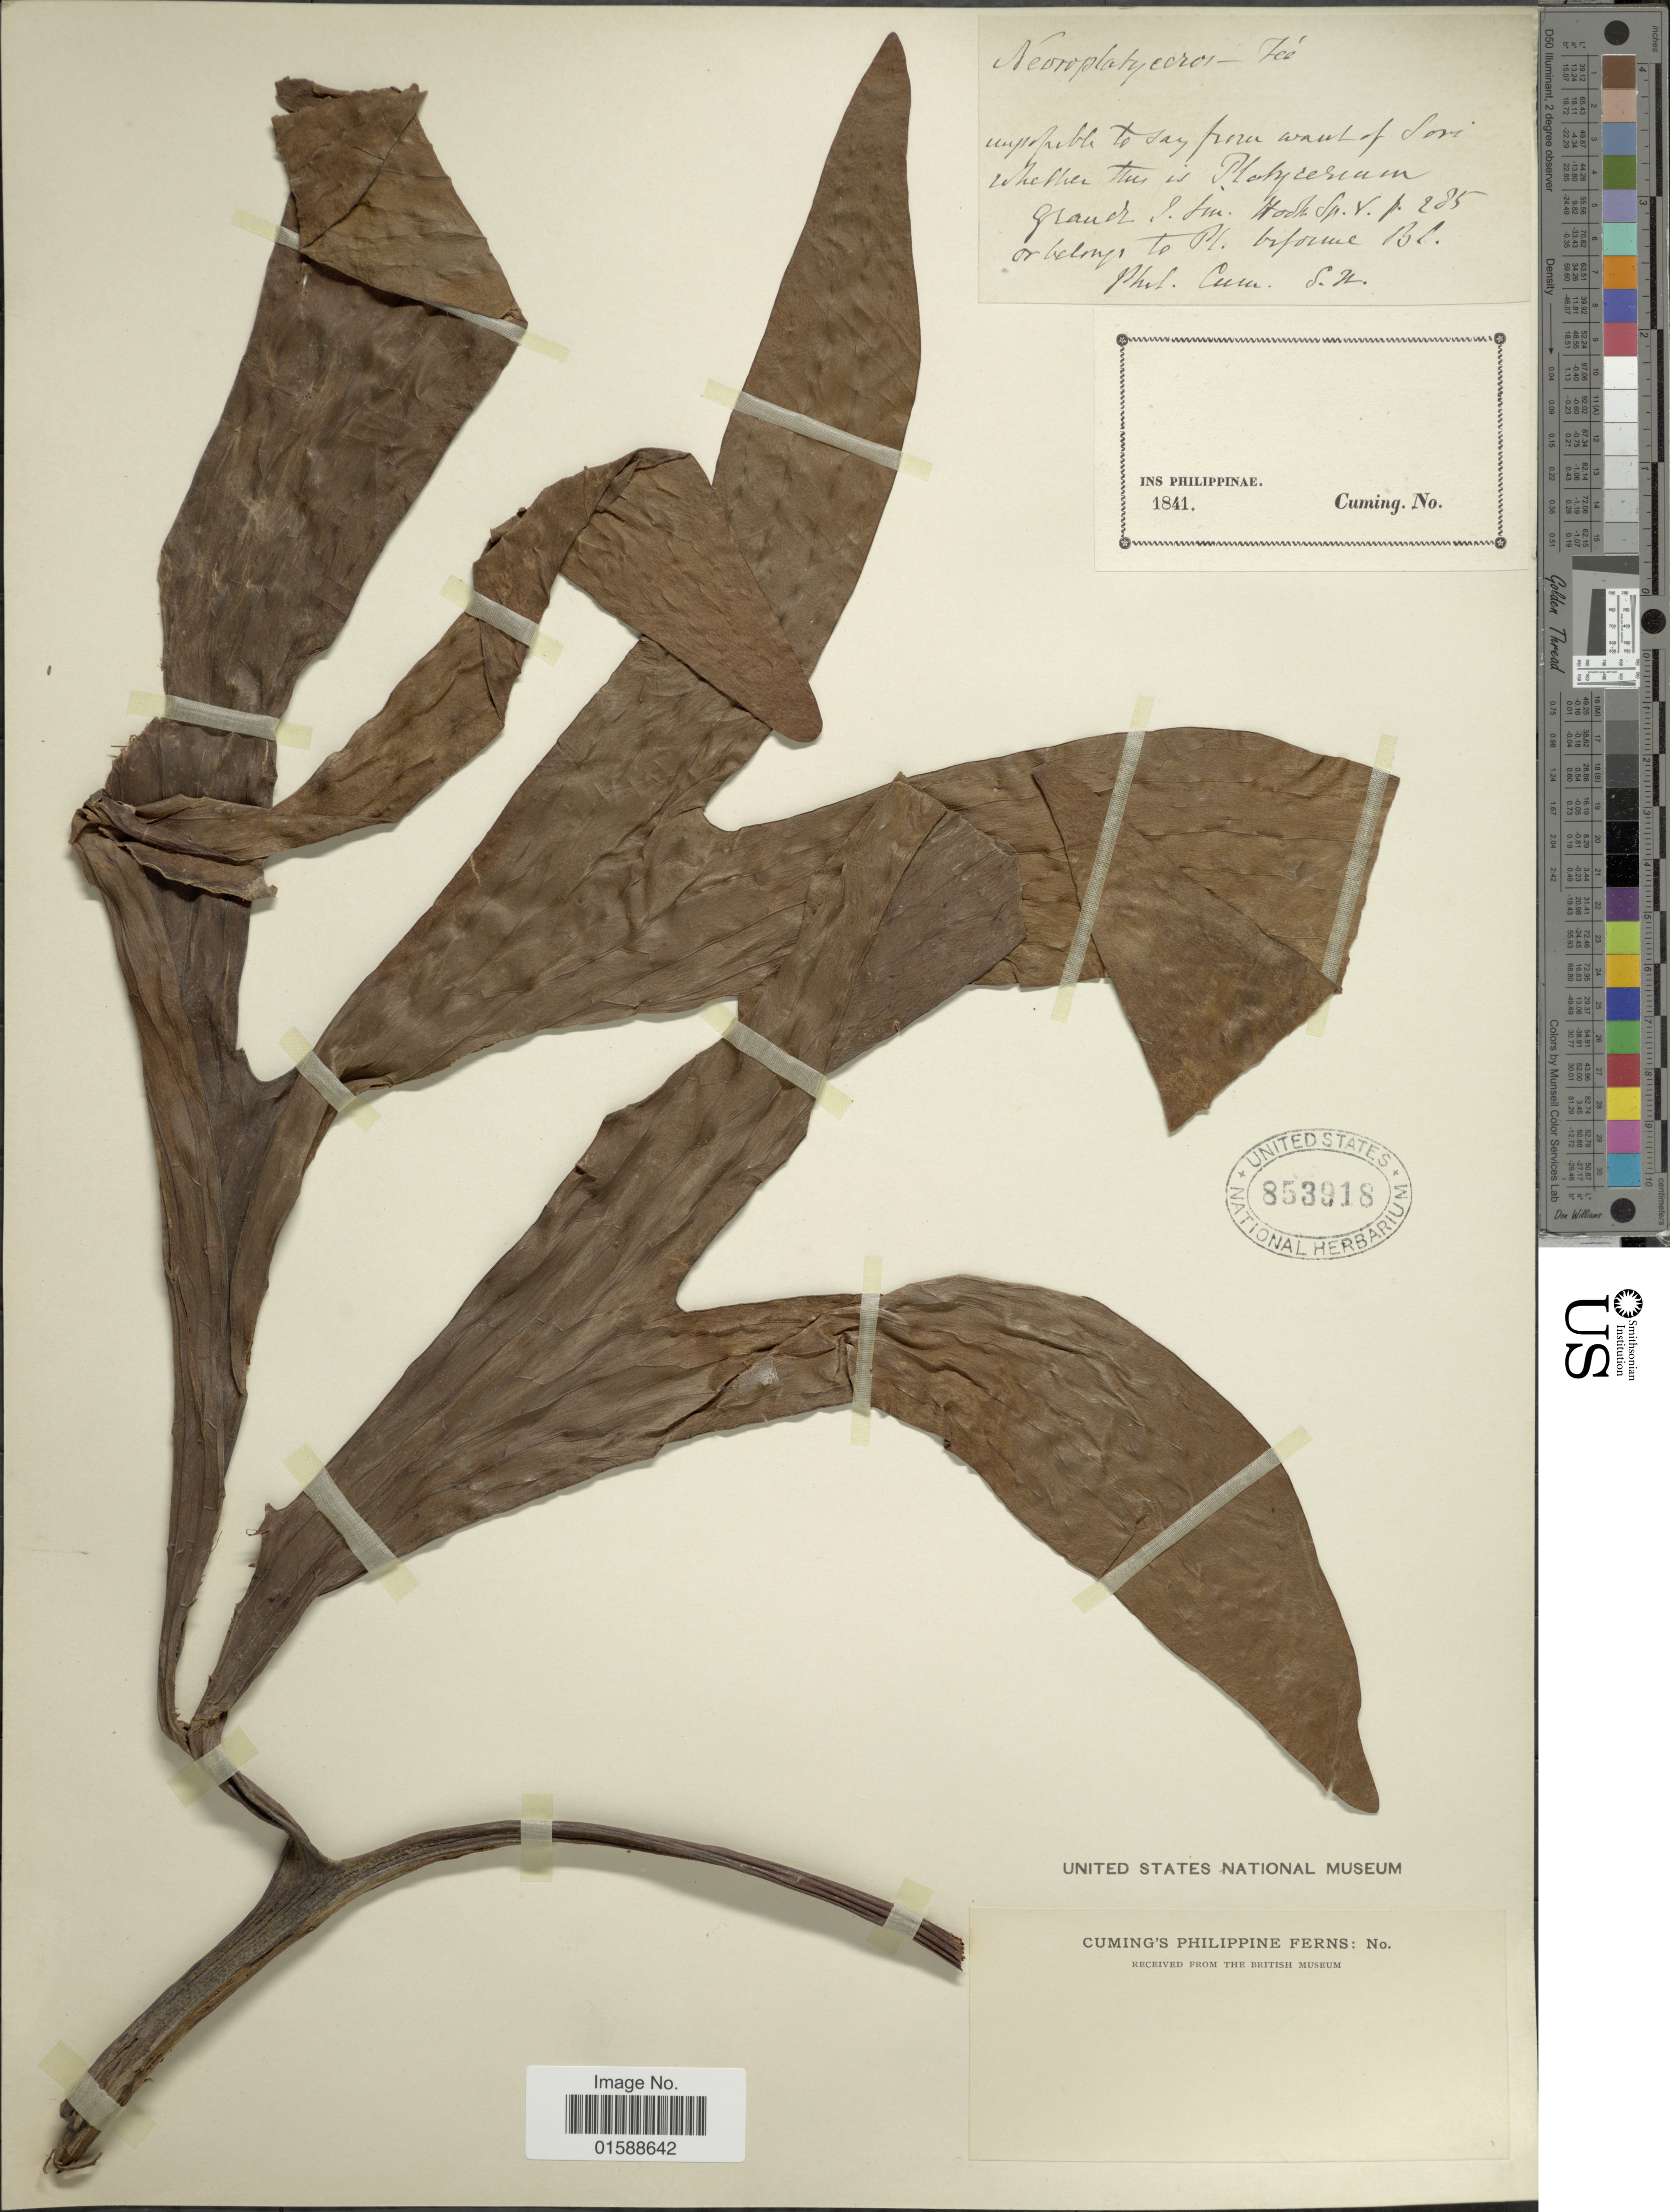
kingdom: Plantae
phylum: Tracheophyta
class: Polypodiopsida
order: Polypodiales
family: Polypodiaceae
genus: Platycerium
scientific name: Platycerium coronarium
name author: (K.D. Koenig ex O.F. Müll.) Desv.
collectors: -. Cuming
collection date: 1841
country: Philippines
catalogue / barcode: US 853918